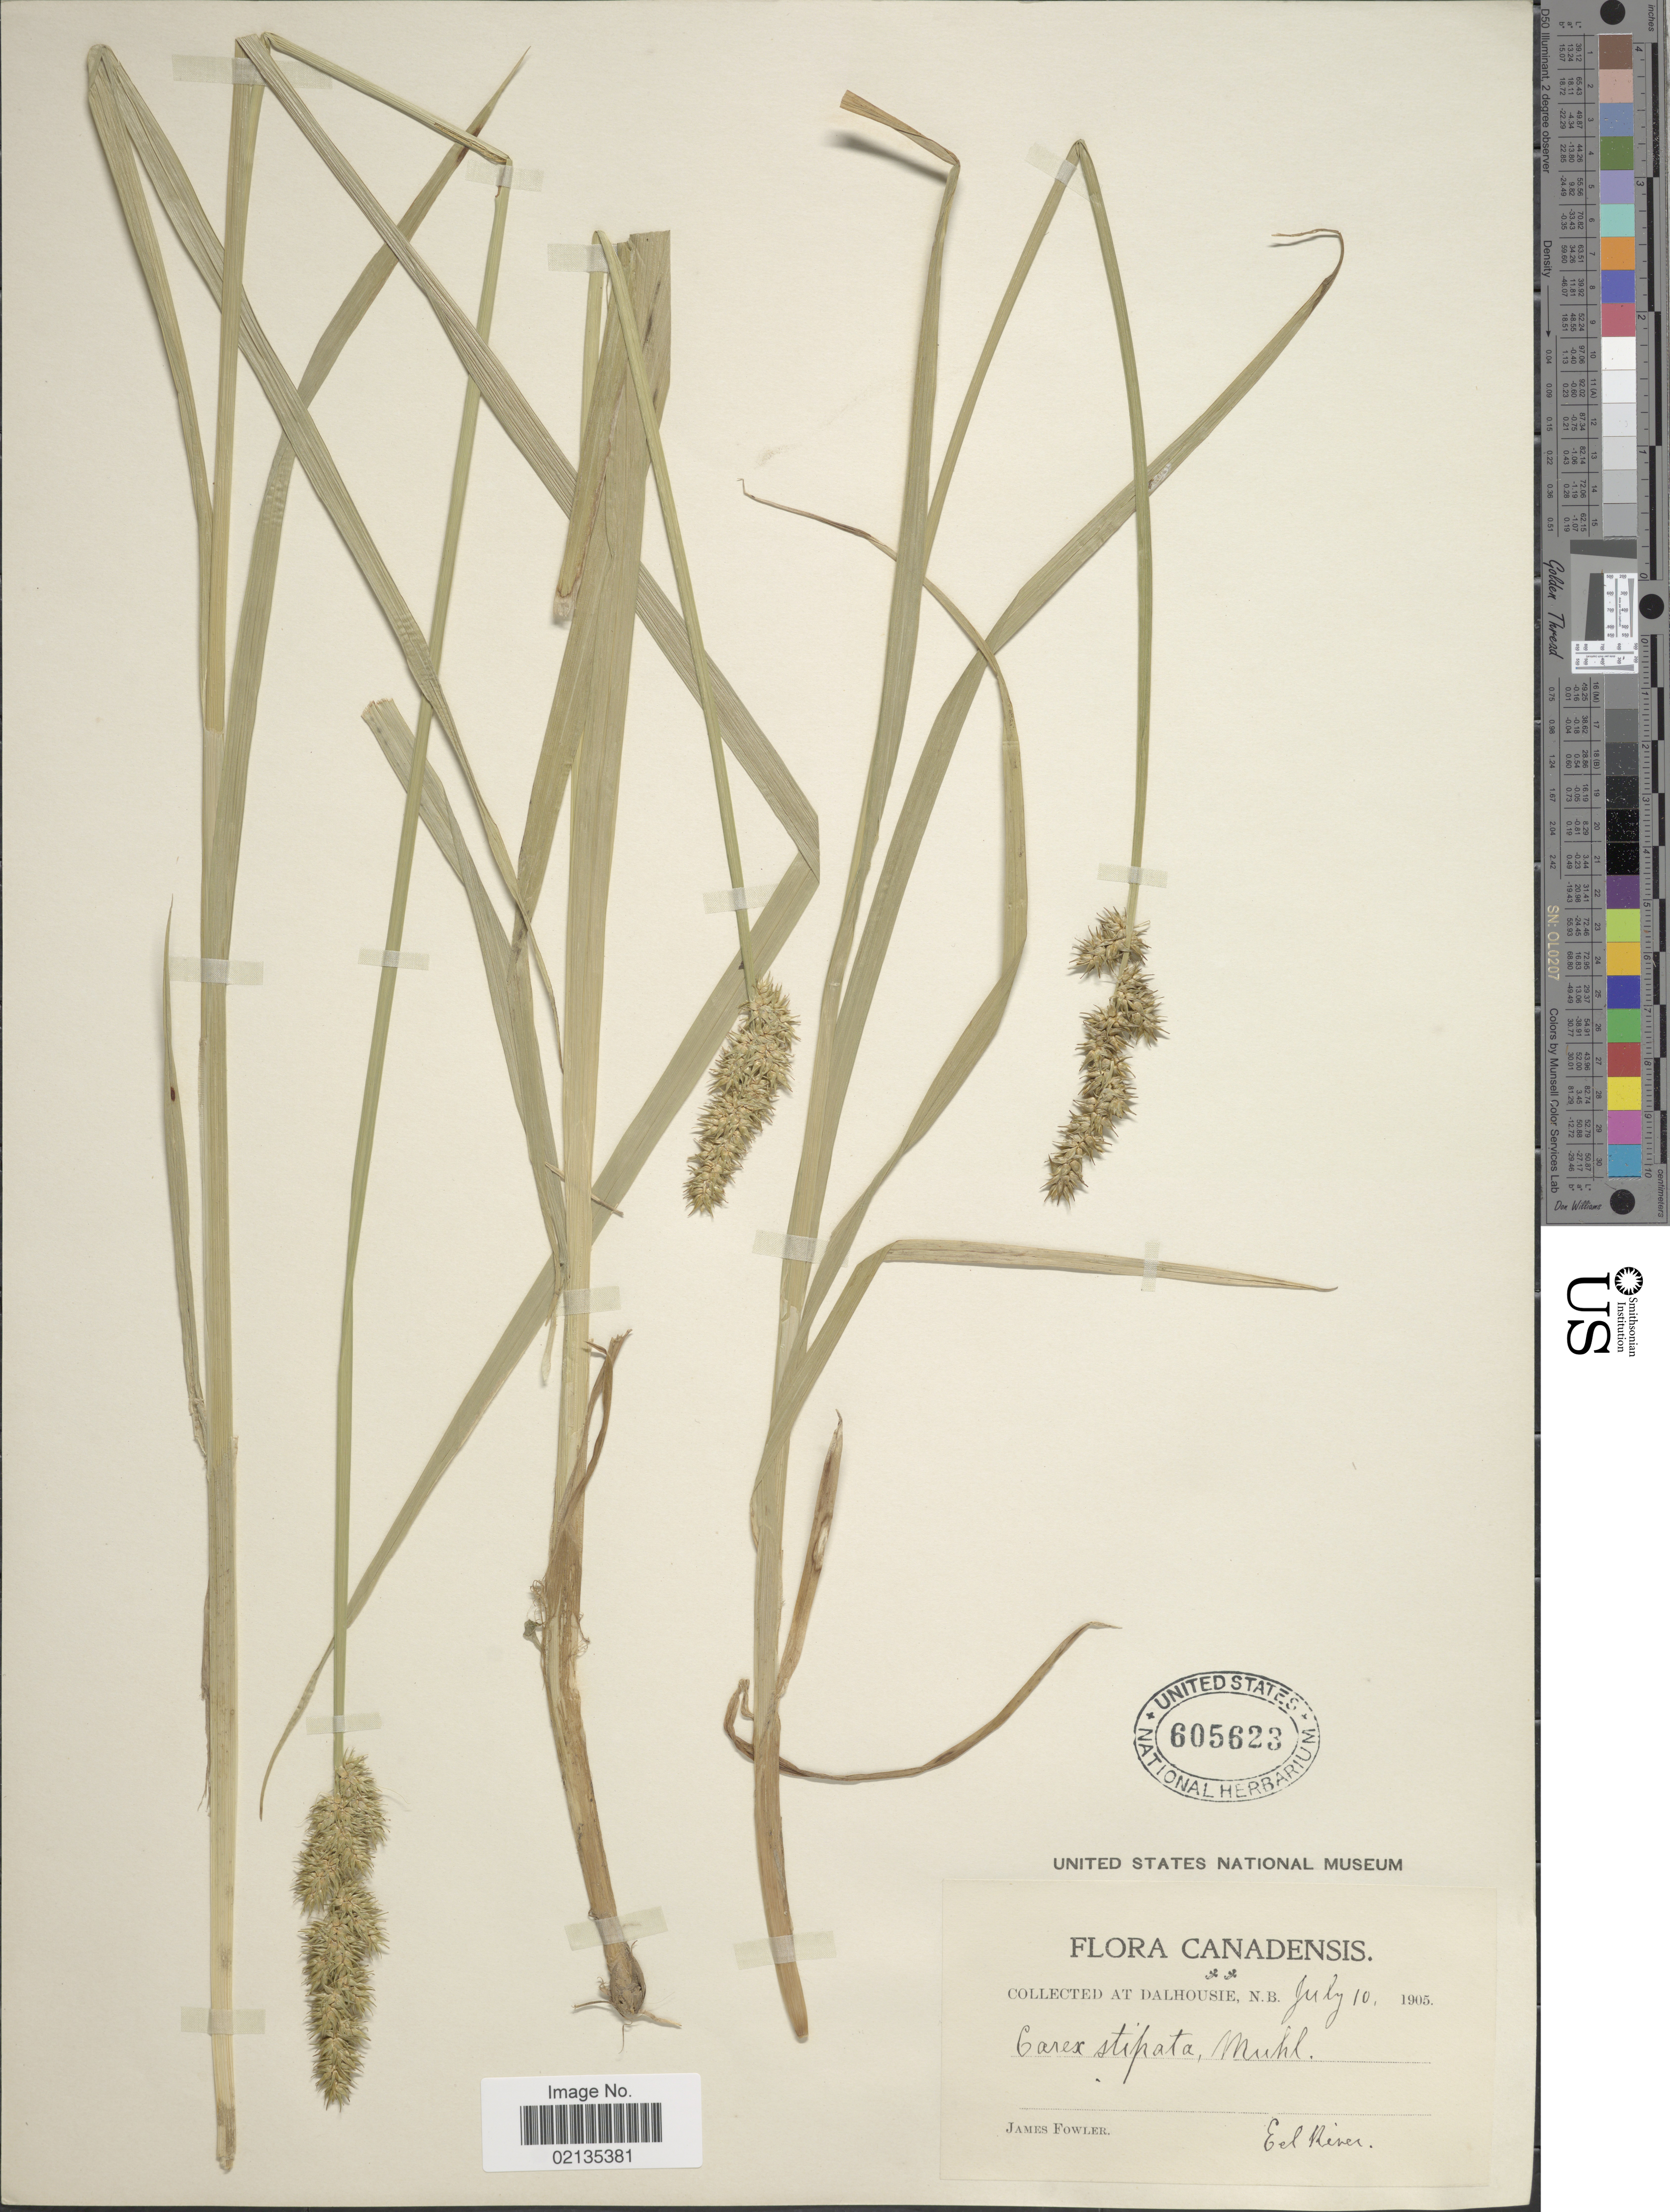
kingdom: Plantae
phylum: Tracheophyta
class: Liliopsida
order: Poales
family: Cyperaceae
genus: Carex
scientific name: Carex stipata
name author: Muhl. ex Willd.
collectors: J. P. Fowler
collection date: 1905-07-10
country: Canada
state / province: New Brunswick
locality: Dalhouse, Eel River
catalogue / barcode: US 605623